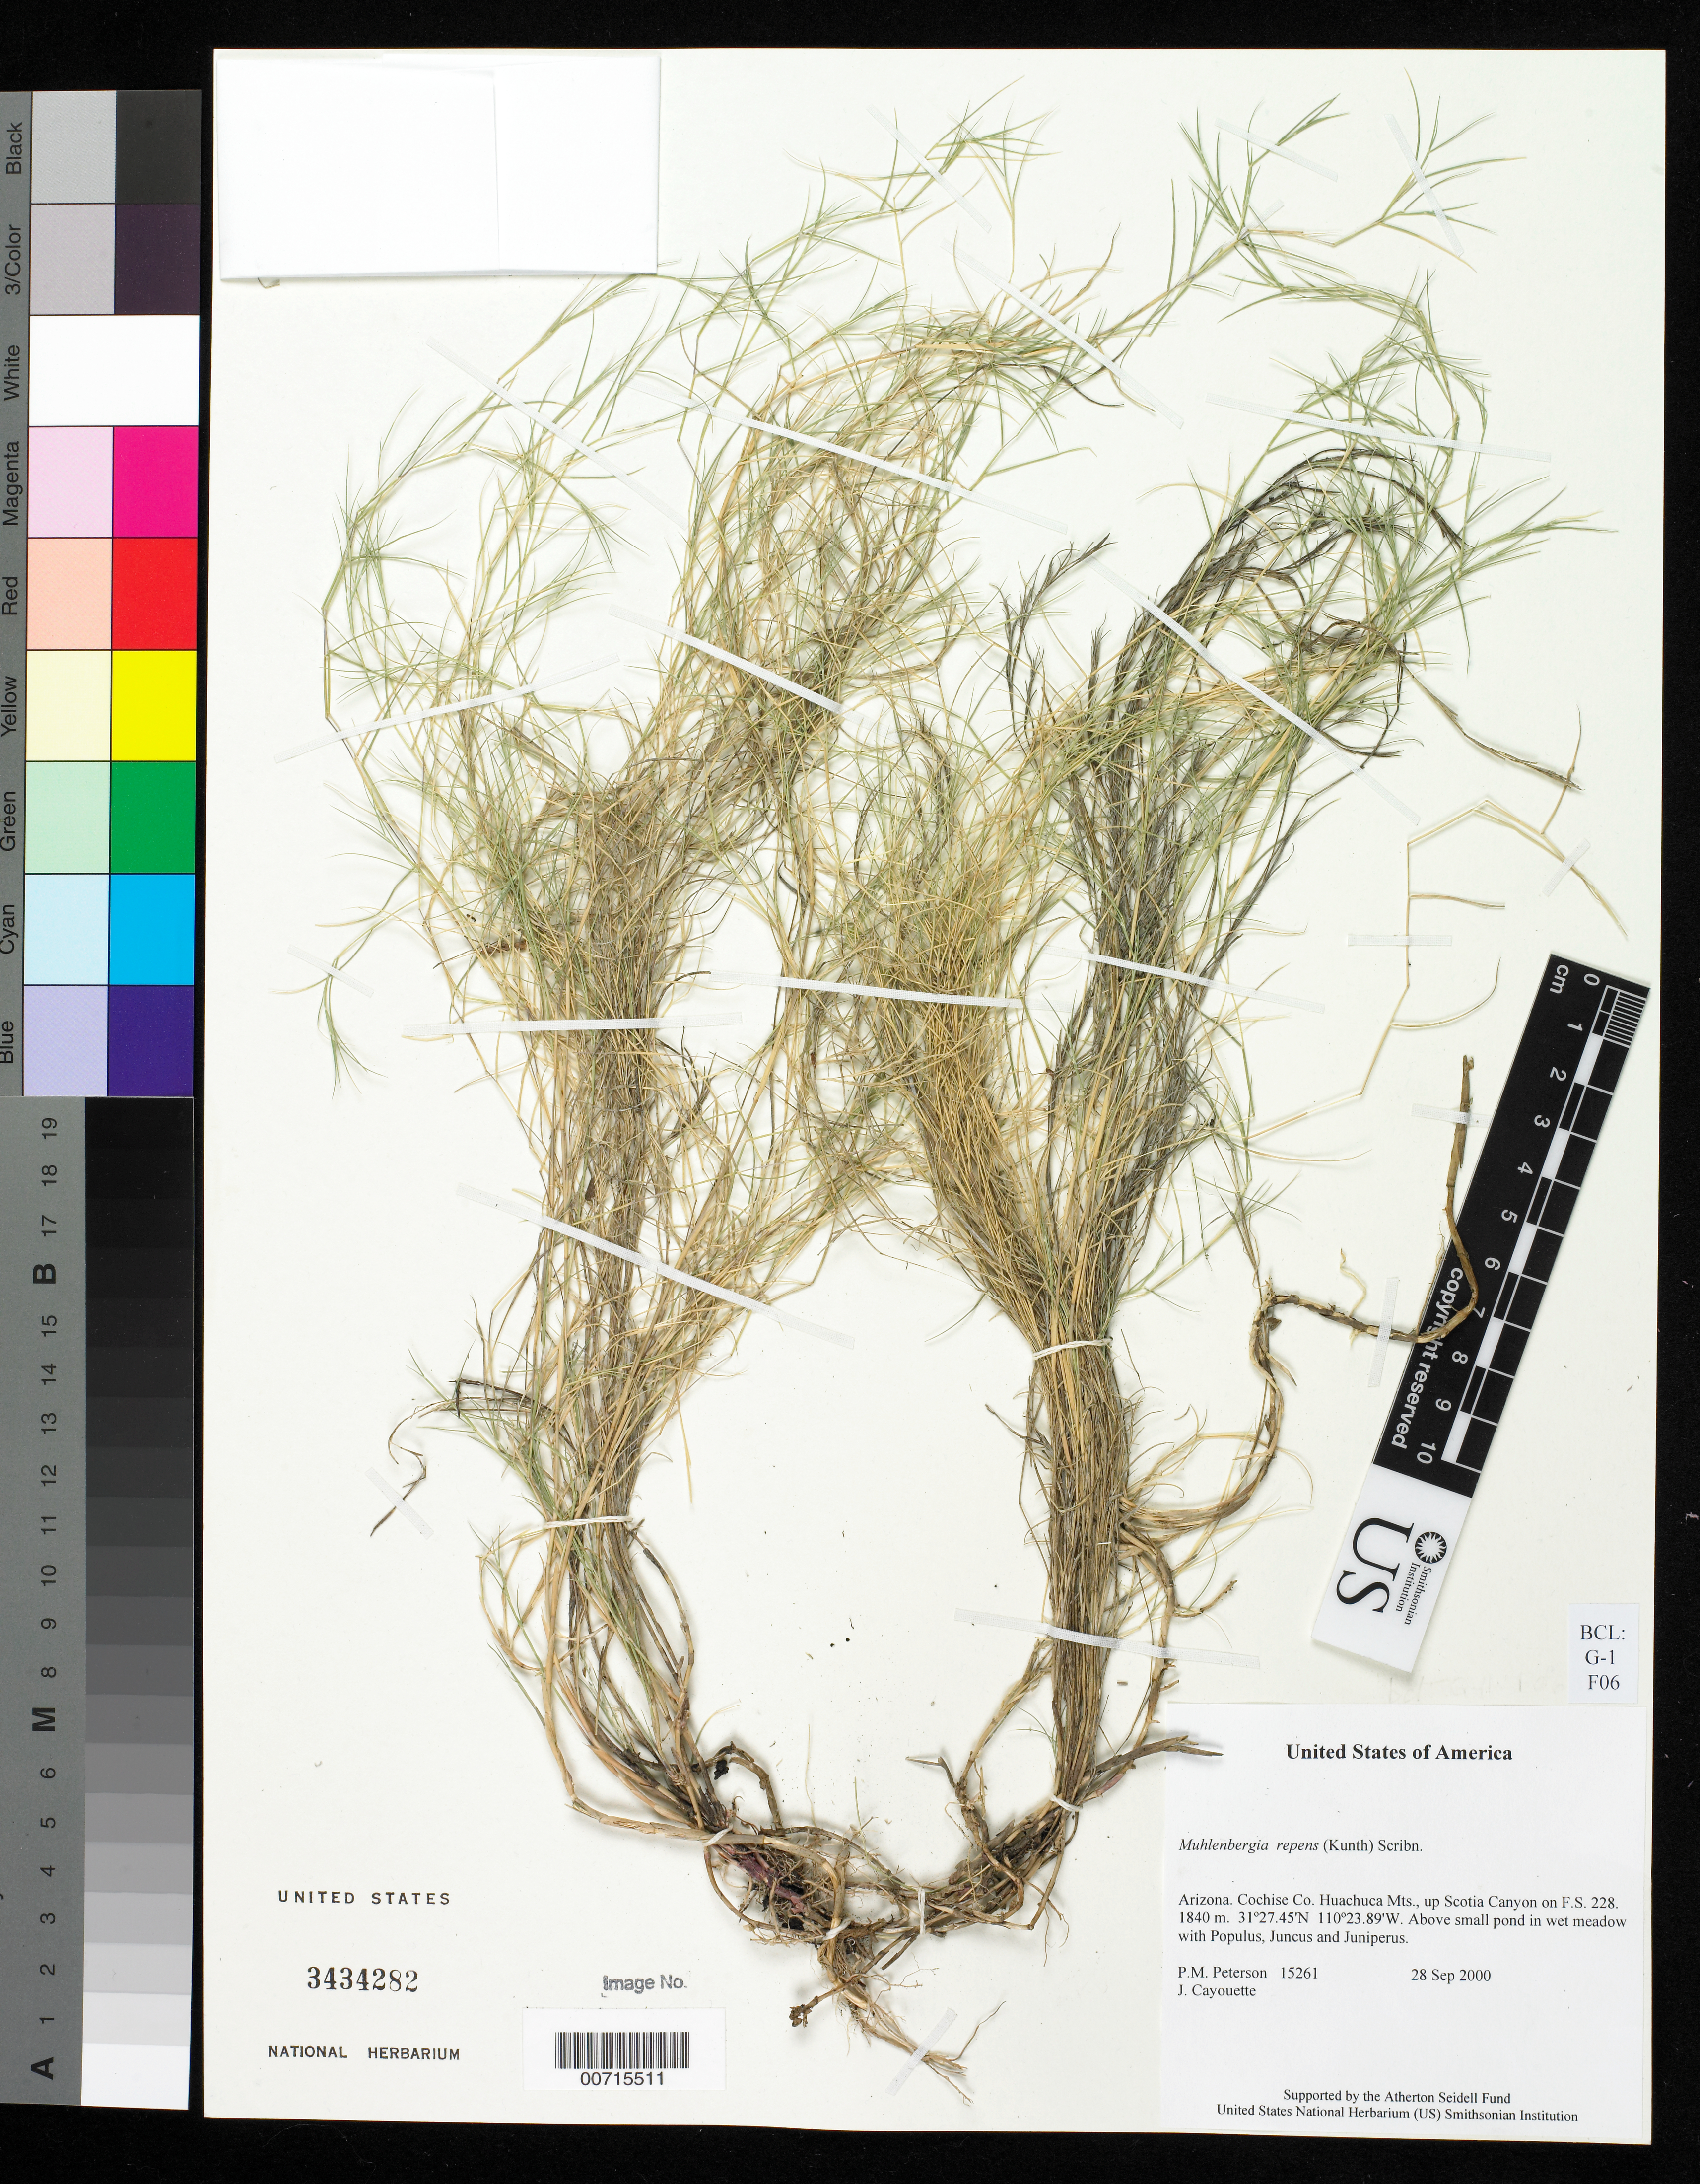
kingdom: Plantae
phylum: Tracheophyta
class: Liliopsida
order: Poales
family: Poaceae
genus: Muhlenbergia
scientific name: Muhlenbergia repens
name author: (J. Presl) Hitchc.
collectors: P. M. Peterson & J. Cayouette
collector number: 15261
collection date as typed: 28 Sep 2000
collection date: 2000-09-28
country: United States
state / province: Arizona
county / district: Cochise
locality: Huachuca Mts., up Scotia Canyon on F.S. 228.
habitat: Above small pond in wet meadow with Populus, Juncus and Juniperus.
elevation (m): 1840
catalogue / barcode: US 3434282